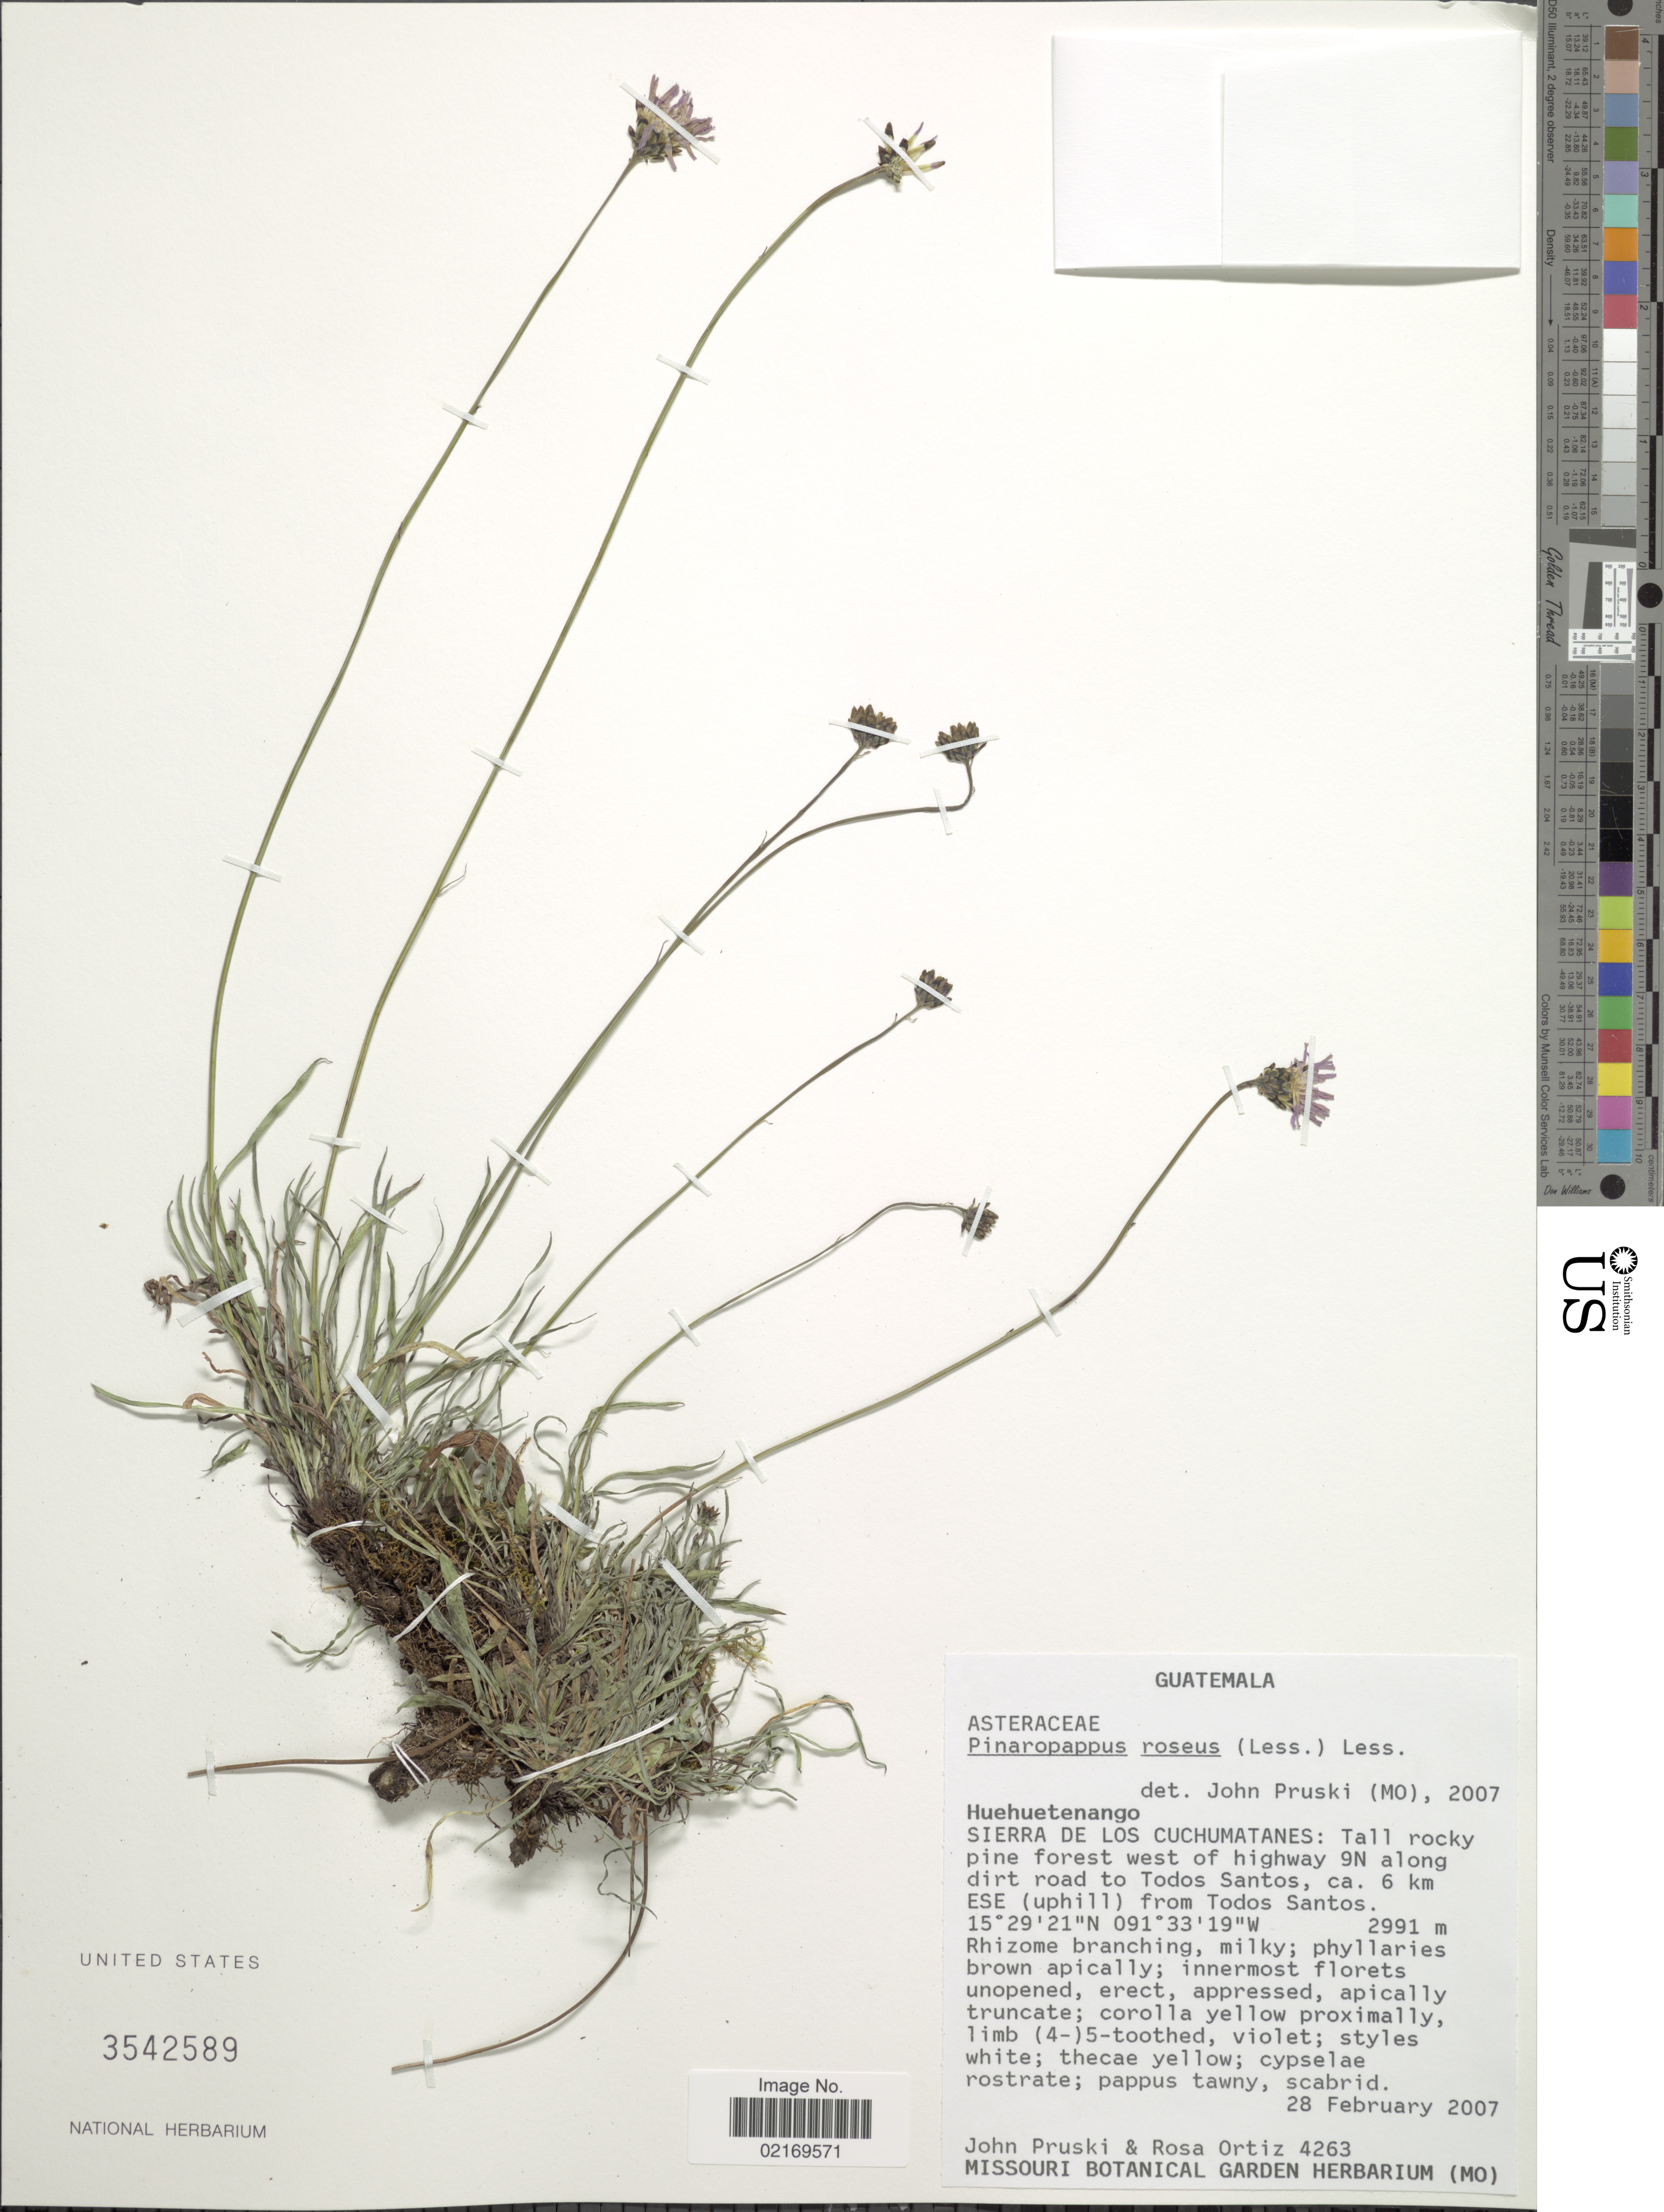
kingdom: Plantae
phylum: Tracheophyta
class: Magnoliopsida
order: Asterales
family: Asteraceae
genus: Pinaropappus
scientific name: Pinaropappus roseus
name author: Less.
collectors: J. F. Pruski & R. Ortiz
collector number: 4263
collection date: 2007-02-28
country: Guatemala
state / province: Huehuetenango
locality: Sierra de los Cuchumatanes: Tall rock pine forest west of highway 9N along dirt road to Todos Santos, ca. 6 km ESE (uphill) from Todos Santos.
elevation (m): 2991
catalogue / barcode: US 3542589